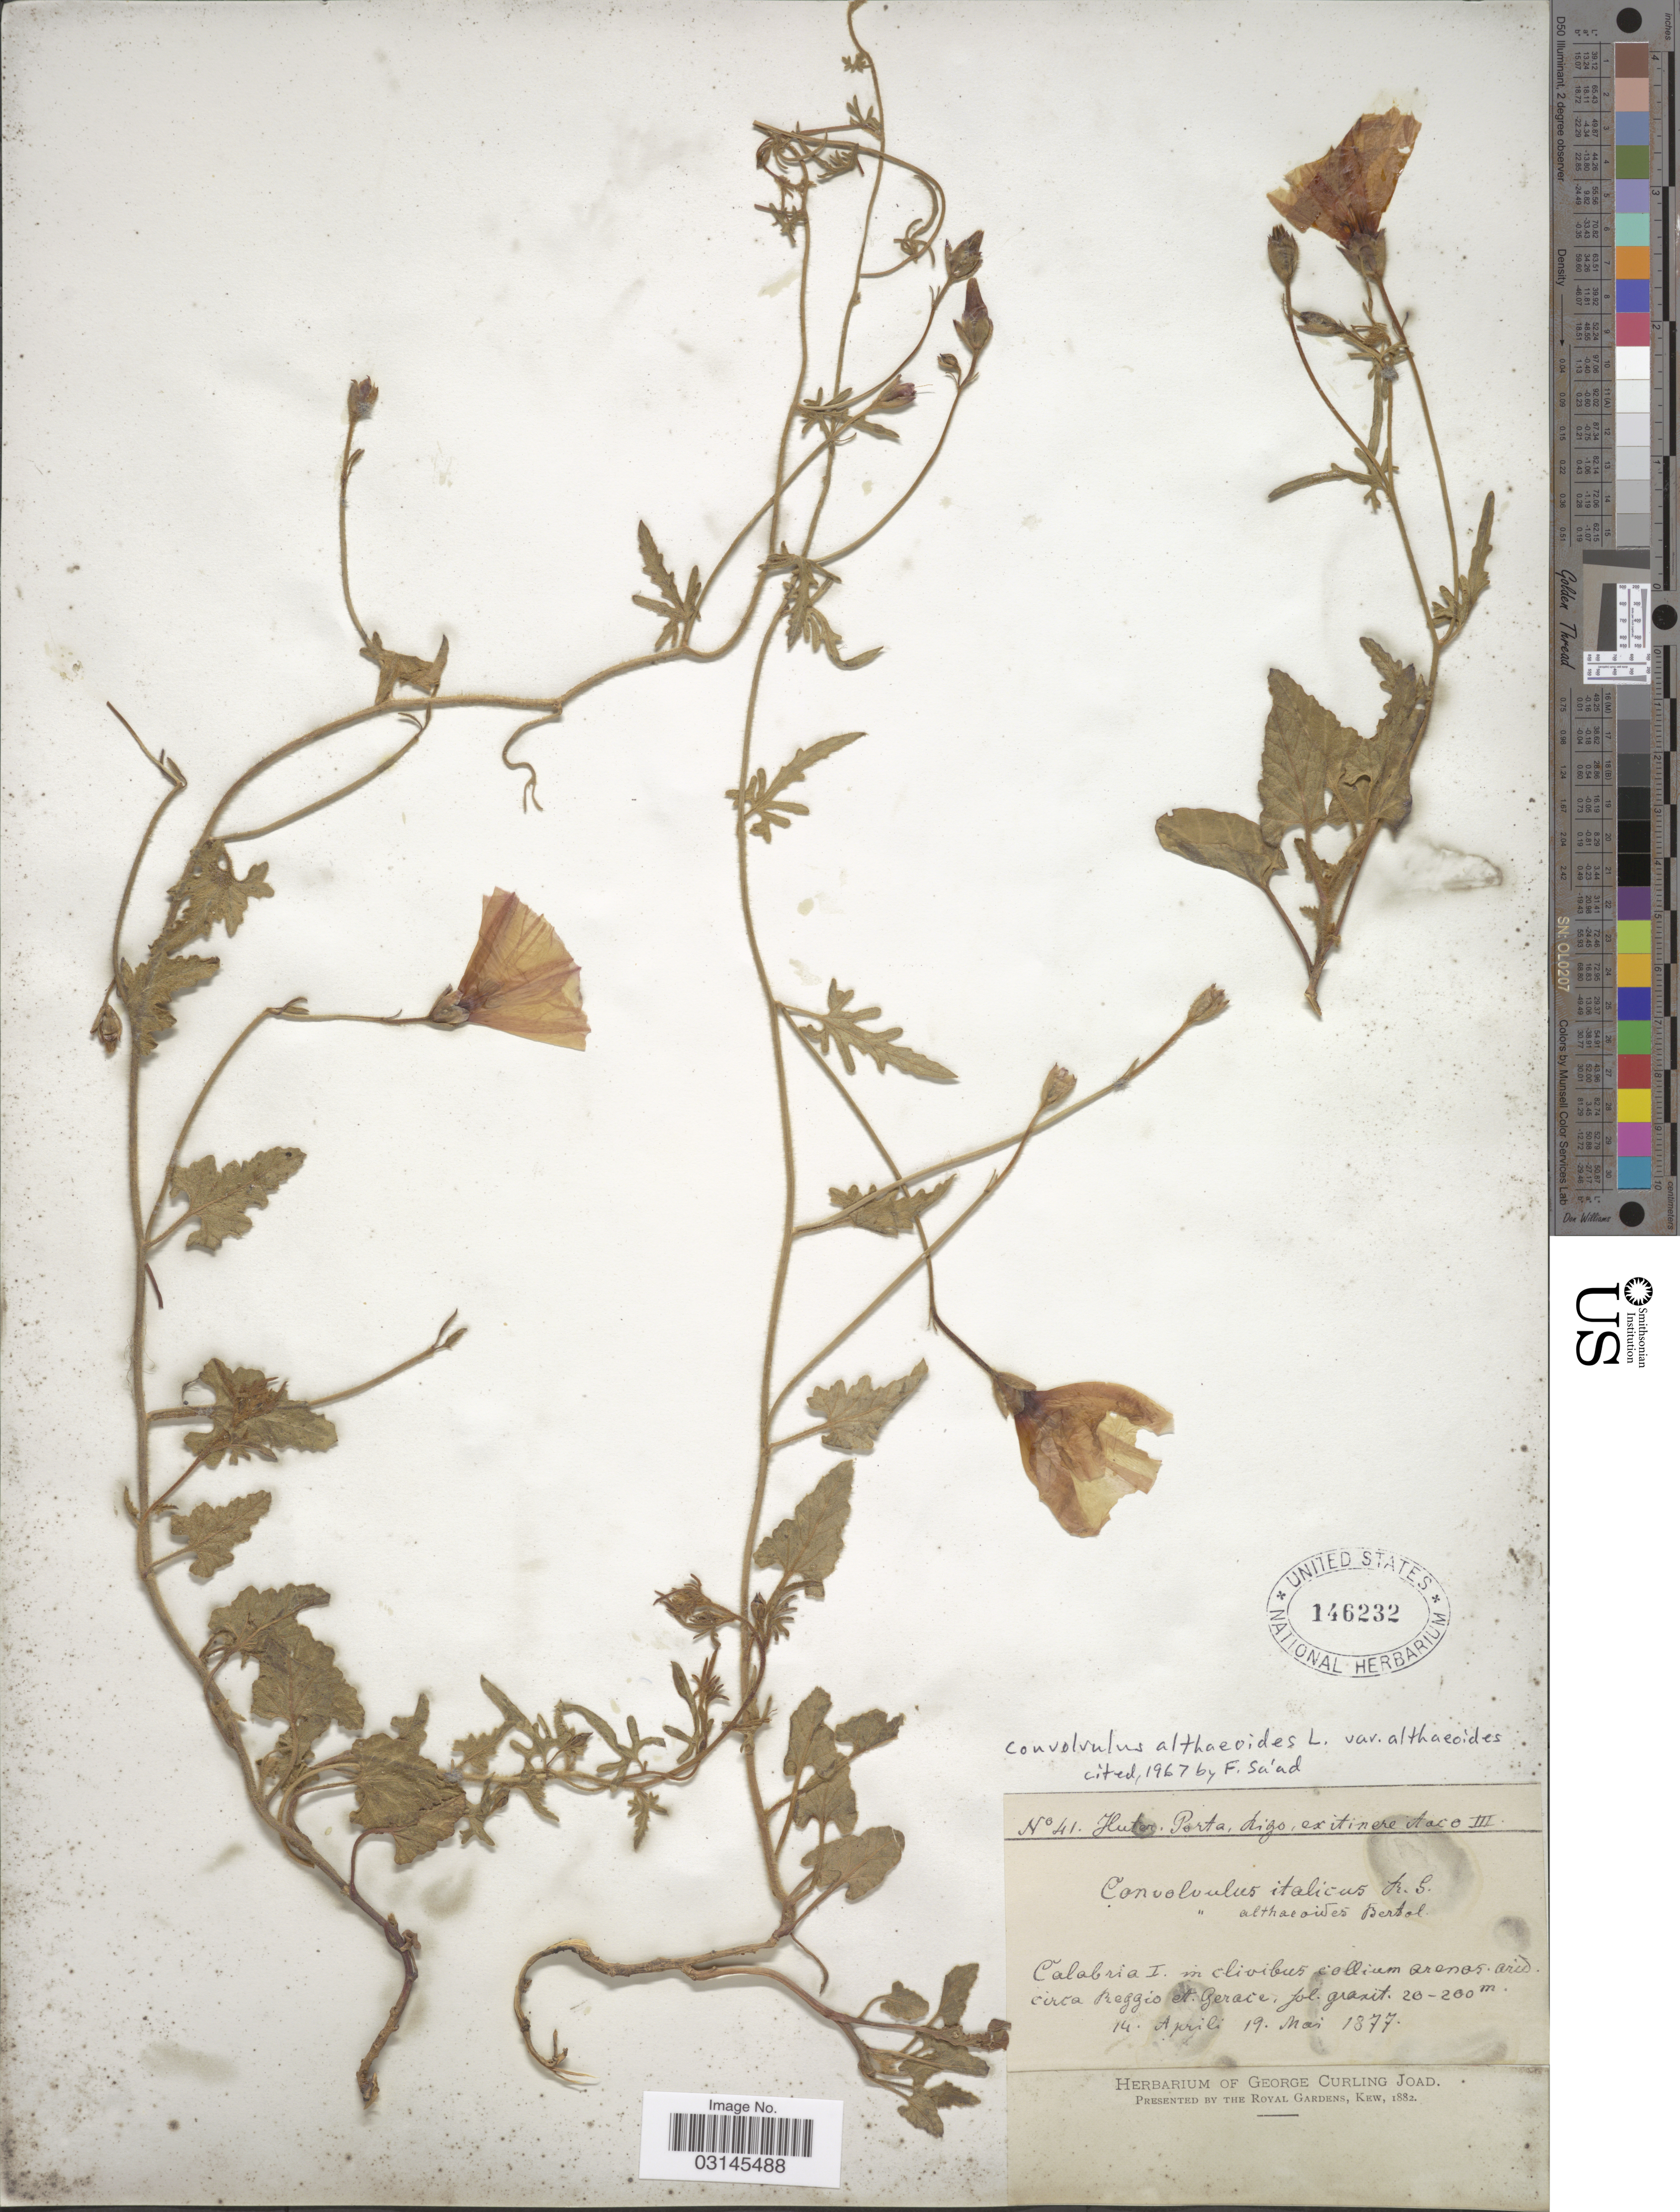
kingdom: Plantae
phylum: Tracheophyta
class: Magnoliopsida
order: Solanales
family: Convolvulaceae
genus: Convolvulus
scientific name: Convolvulus althaeoides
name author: L.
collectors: -. Huter, -- Porta & -- Rigo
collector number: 41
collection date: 1877-04-14/1877-05-19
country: Italy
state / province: Calabria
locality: Calabria I. in clivibus collium arenas. arid. circa Reggio et Gerace.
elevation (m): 20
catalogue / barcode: US 146232